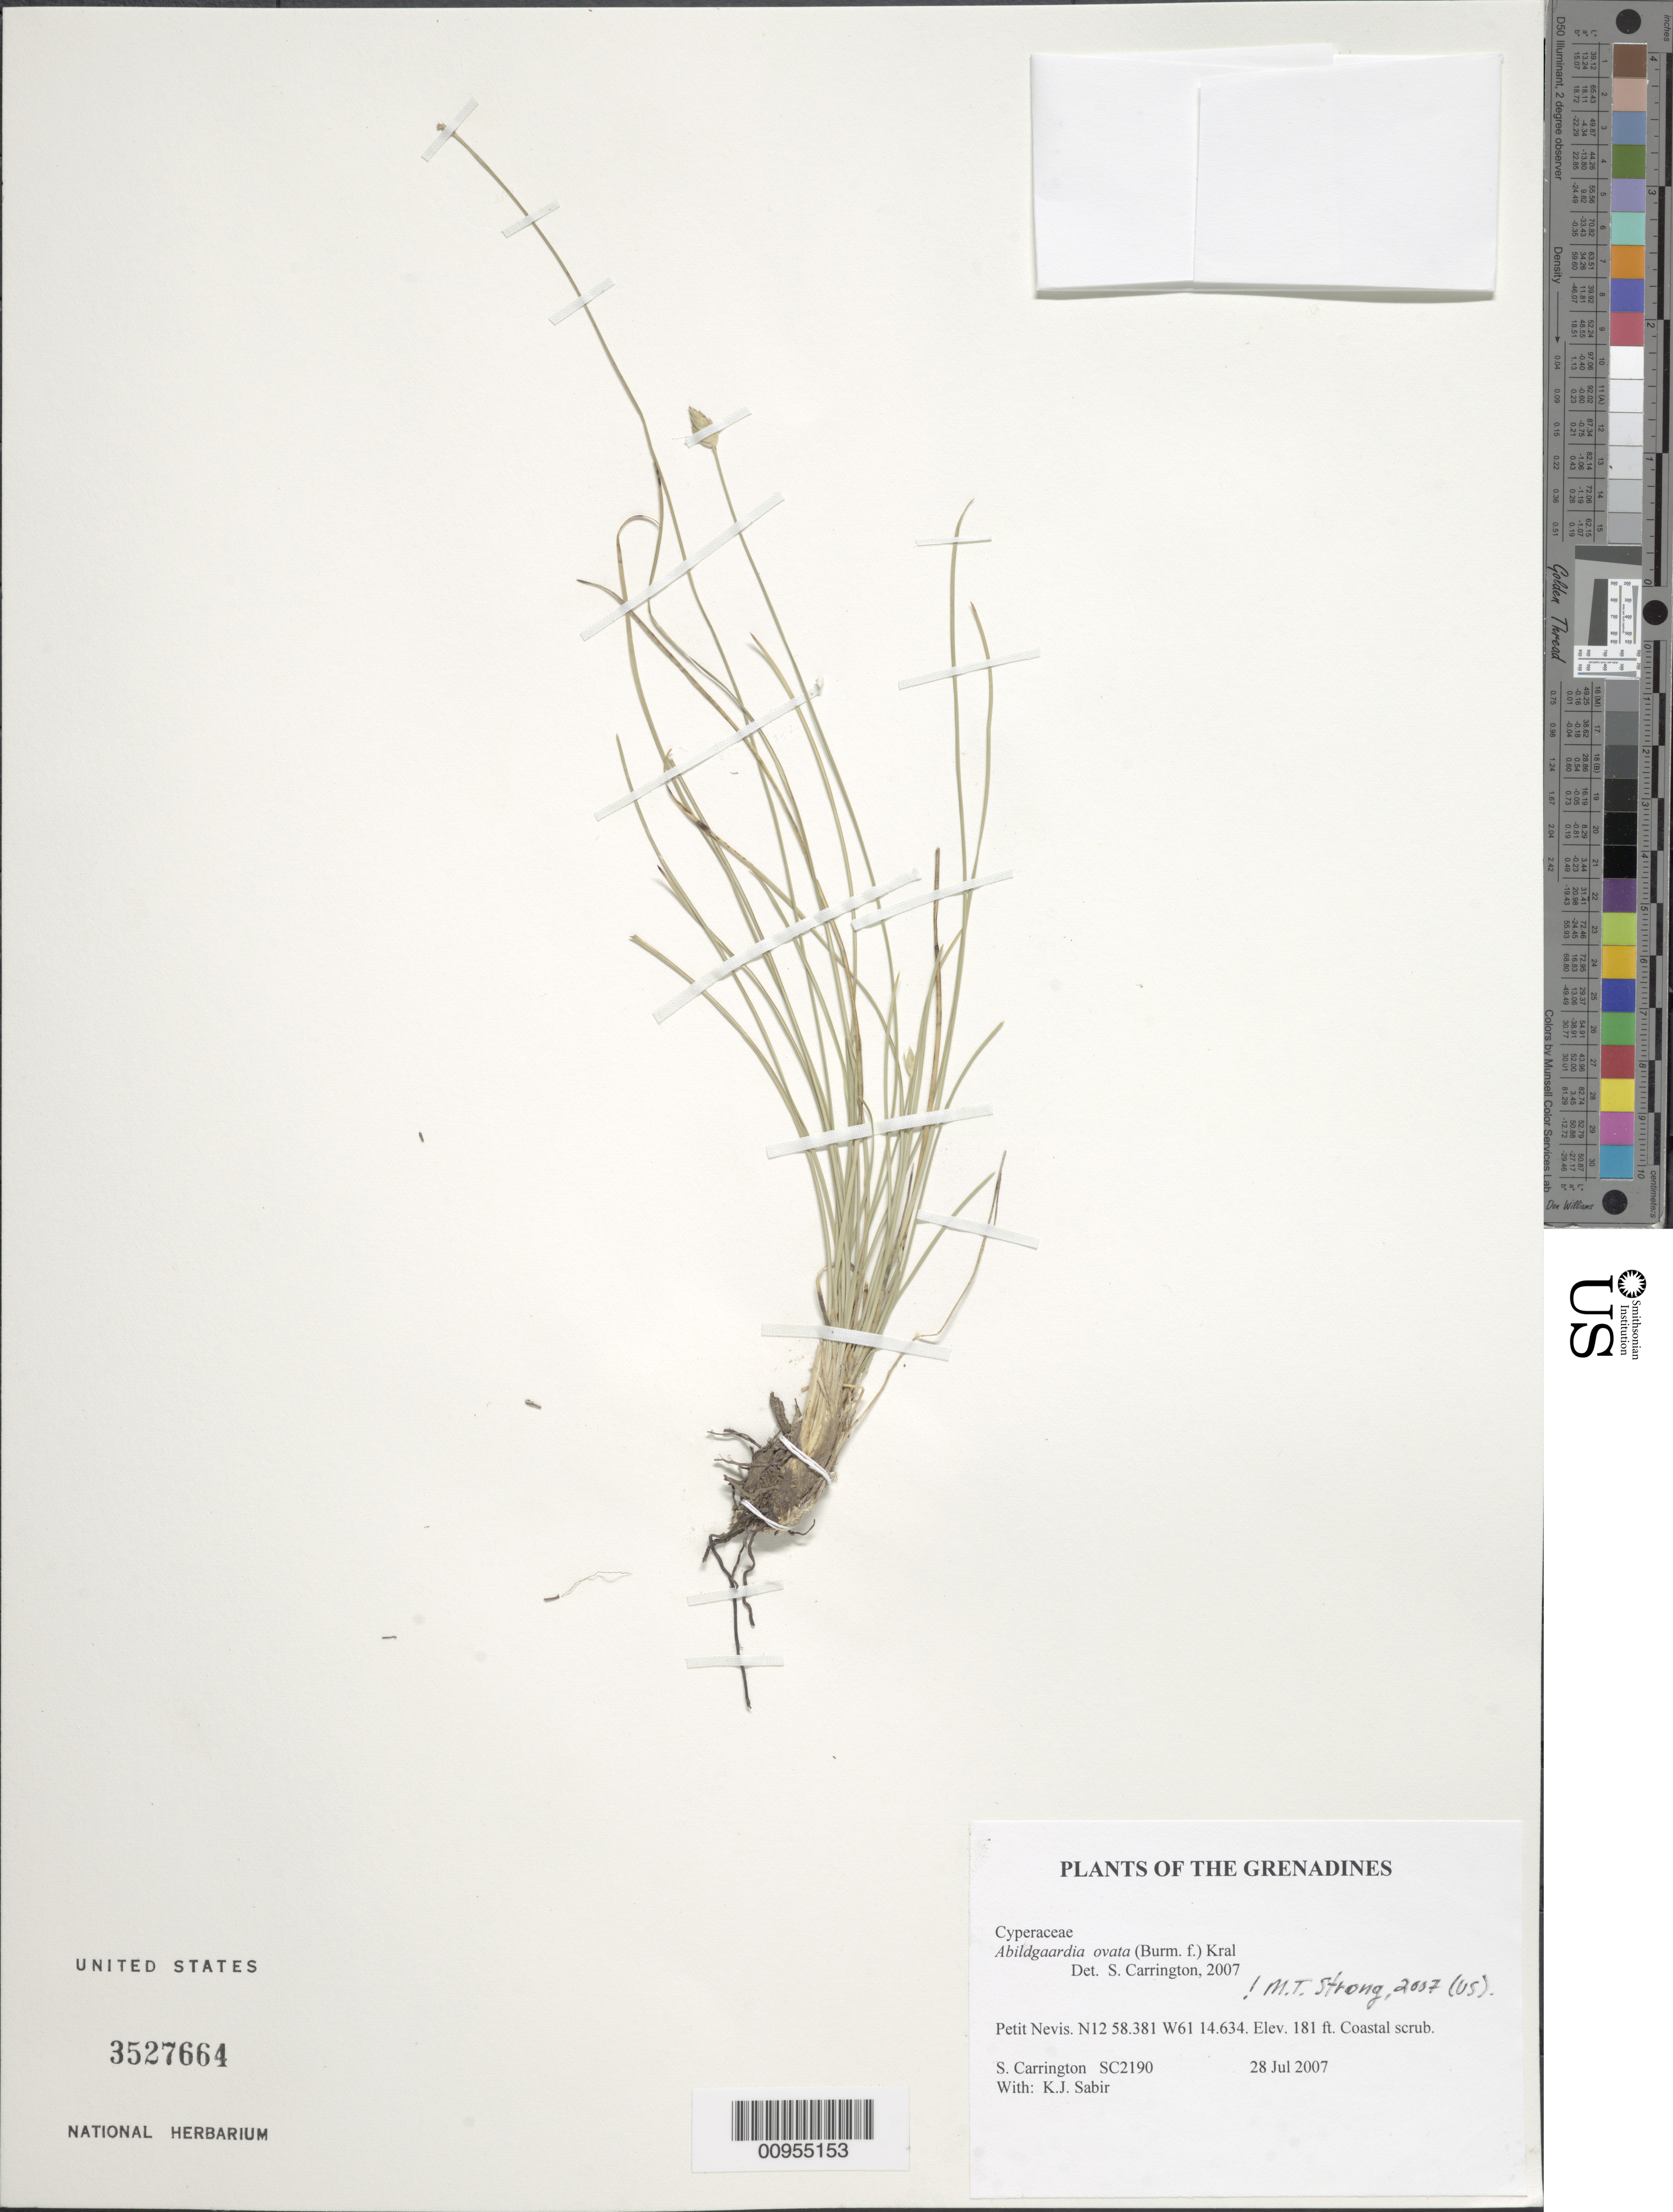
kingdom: Plantae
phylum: Tracheophyta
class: Liliopsida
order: Poales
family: Cyperaceae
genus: Abildgaardia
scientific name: Abildgaardia ovata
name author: (Burm. f.) Kral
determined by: Strong, M. T., (US), Smithsonian Institution - National Museum of Natural History (UNITED STATES)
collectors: C. M. S. Carrington & K. Sabir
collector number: SC 2190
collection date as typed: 28 Jul 2007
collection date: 2007-07-28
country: St. Vincent - Grenadines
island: Petit Nevis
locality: Petit Nevis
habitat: coastal scrub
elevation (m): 55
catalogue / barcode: US 3527664